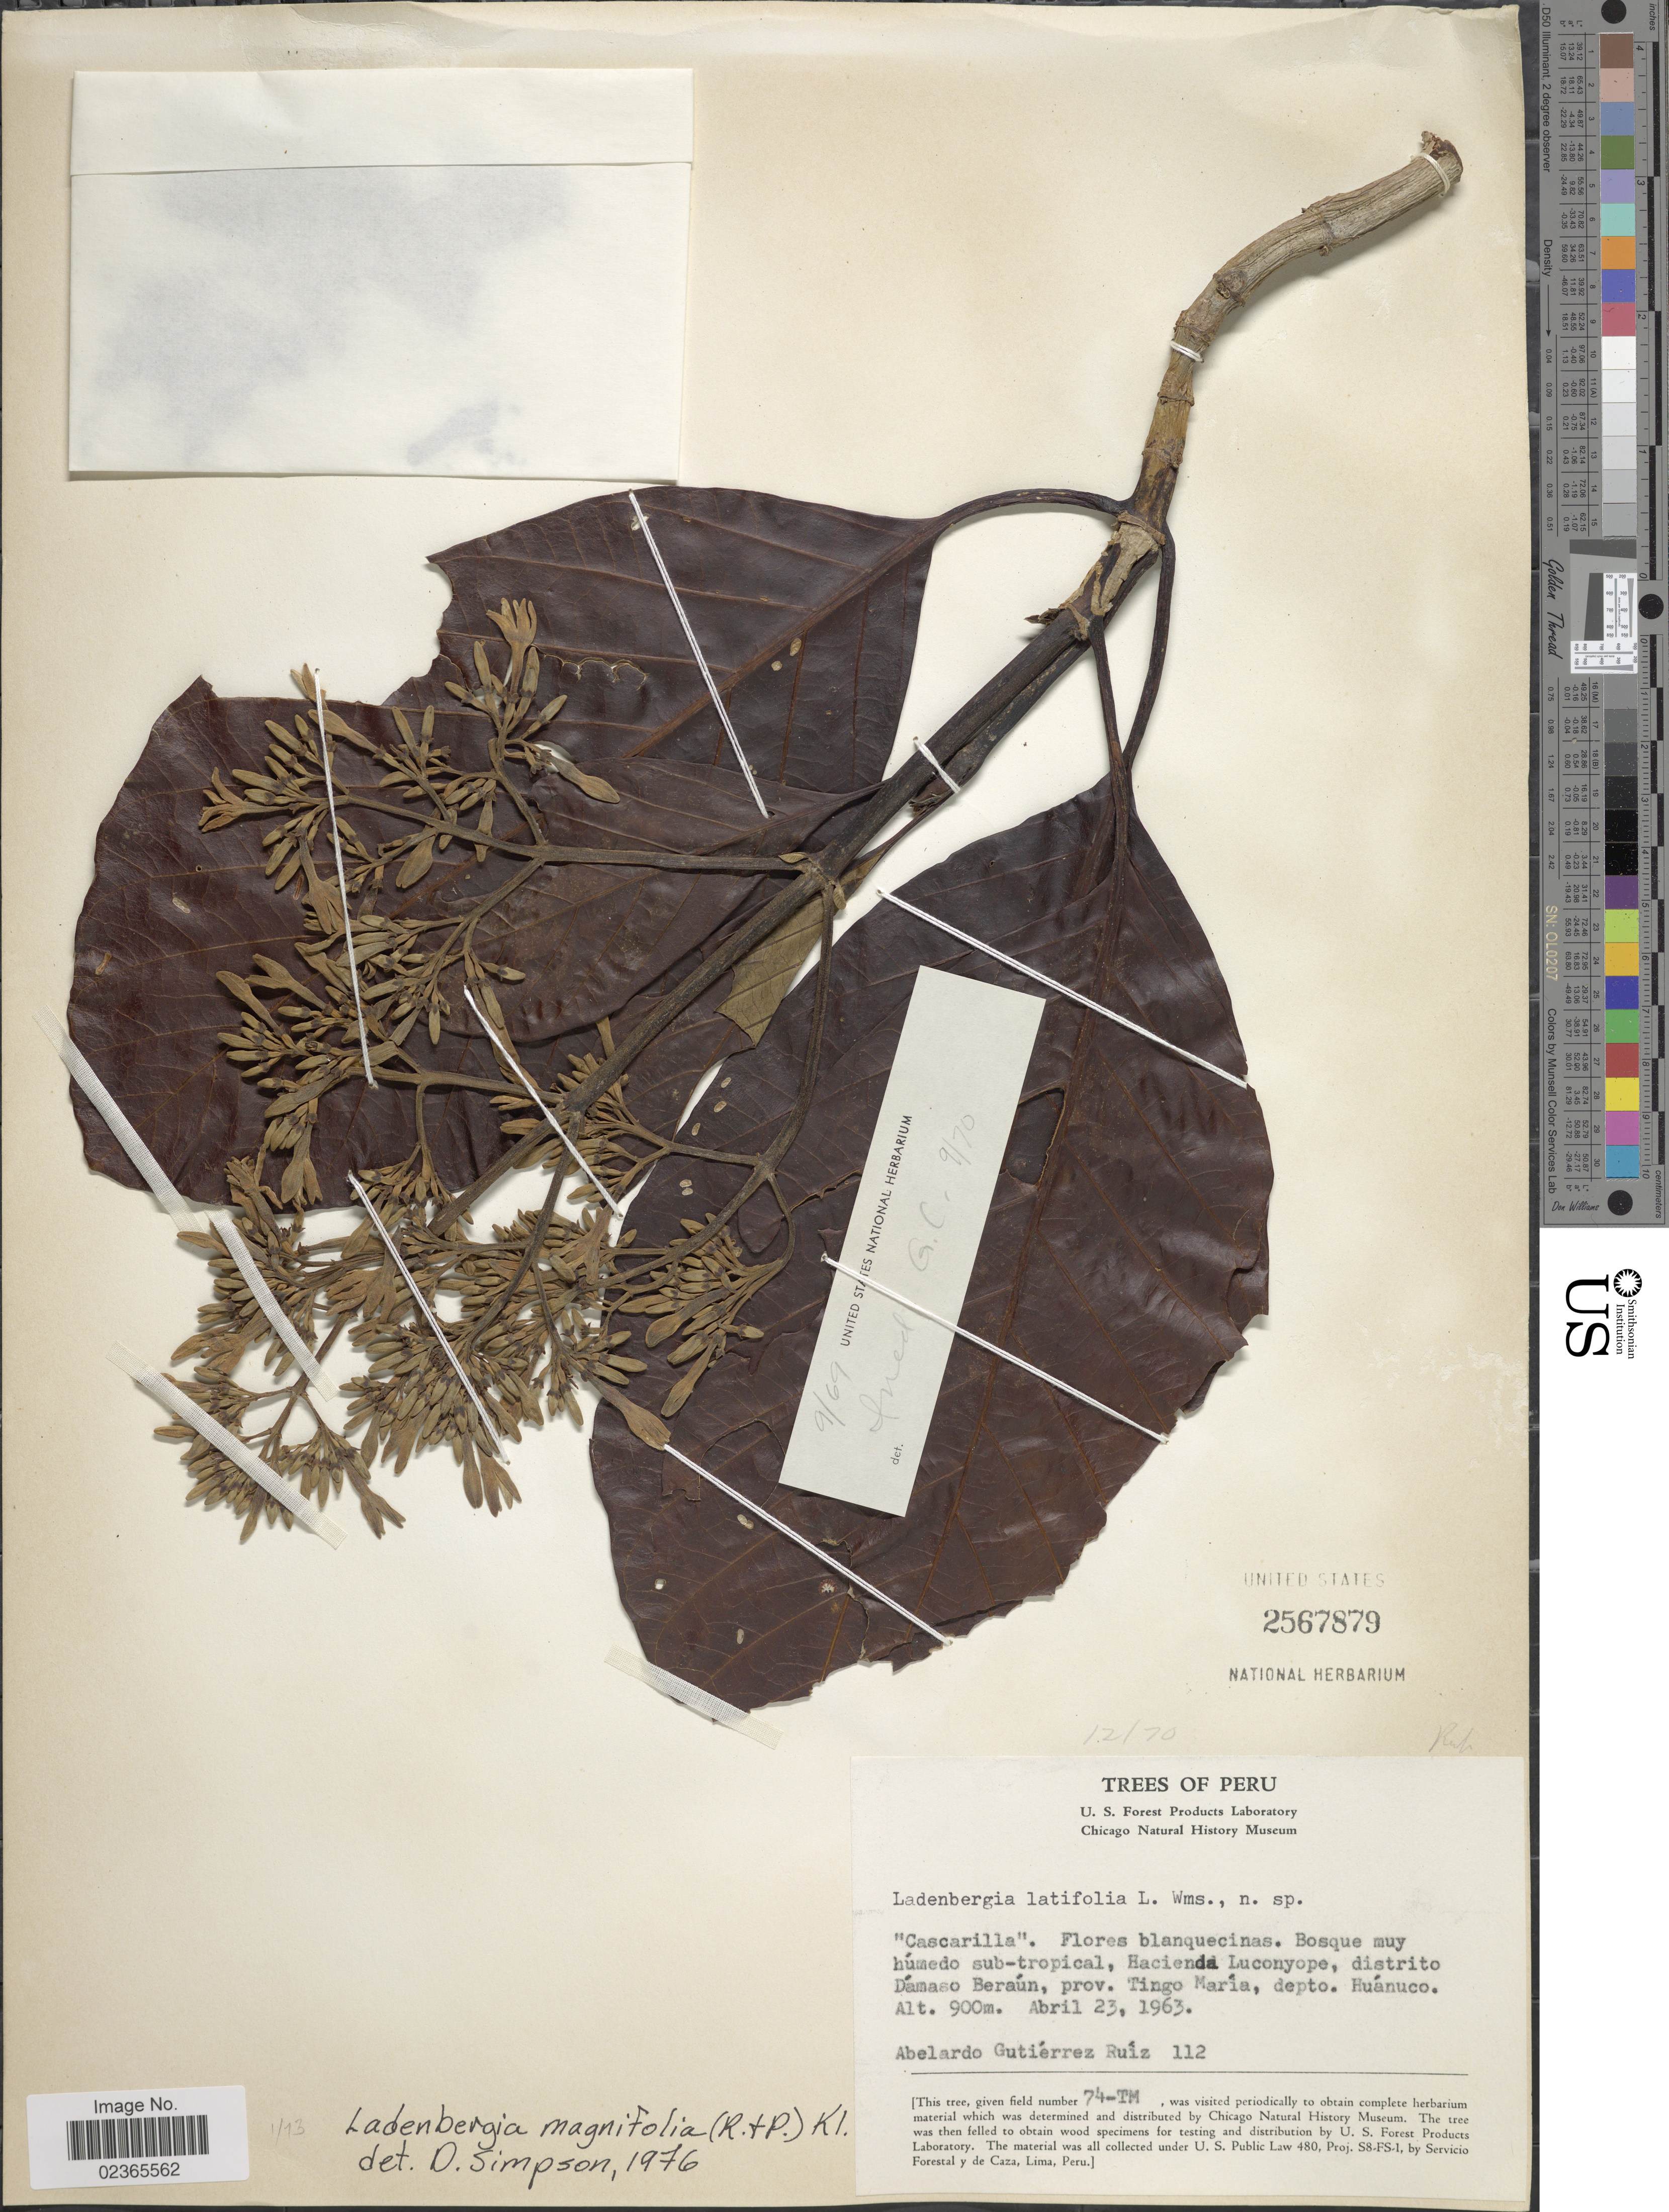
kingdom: Plantae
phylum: Tracheophyta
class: Magnoliopsida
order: Gentianales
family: Rubiaceae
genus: Ladenbergia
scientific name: Ladenbergia magnifolia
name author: (Ruiz & Pav.) Klotzsch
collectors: A. Gutiérrez Ruíz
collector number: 112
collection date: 1963-04-23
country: Peru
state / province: Huánuco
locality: Bosque muy humedo sub-tropical, Hacienda Luconyope, distrito Damasco Beraun, prov. Tingo Maria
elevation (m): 900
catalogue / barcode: US 2567879